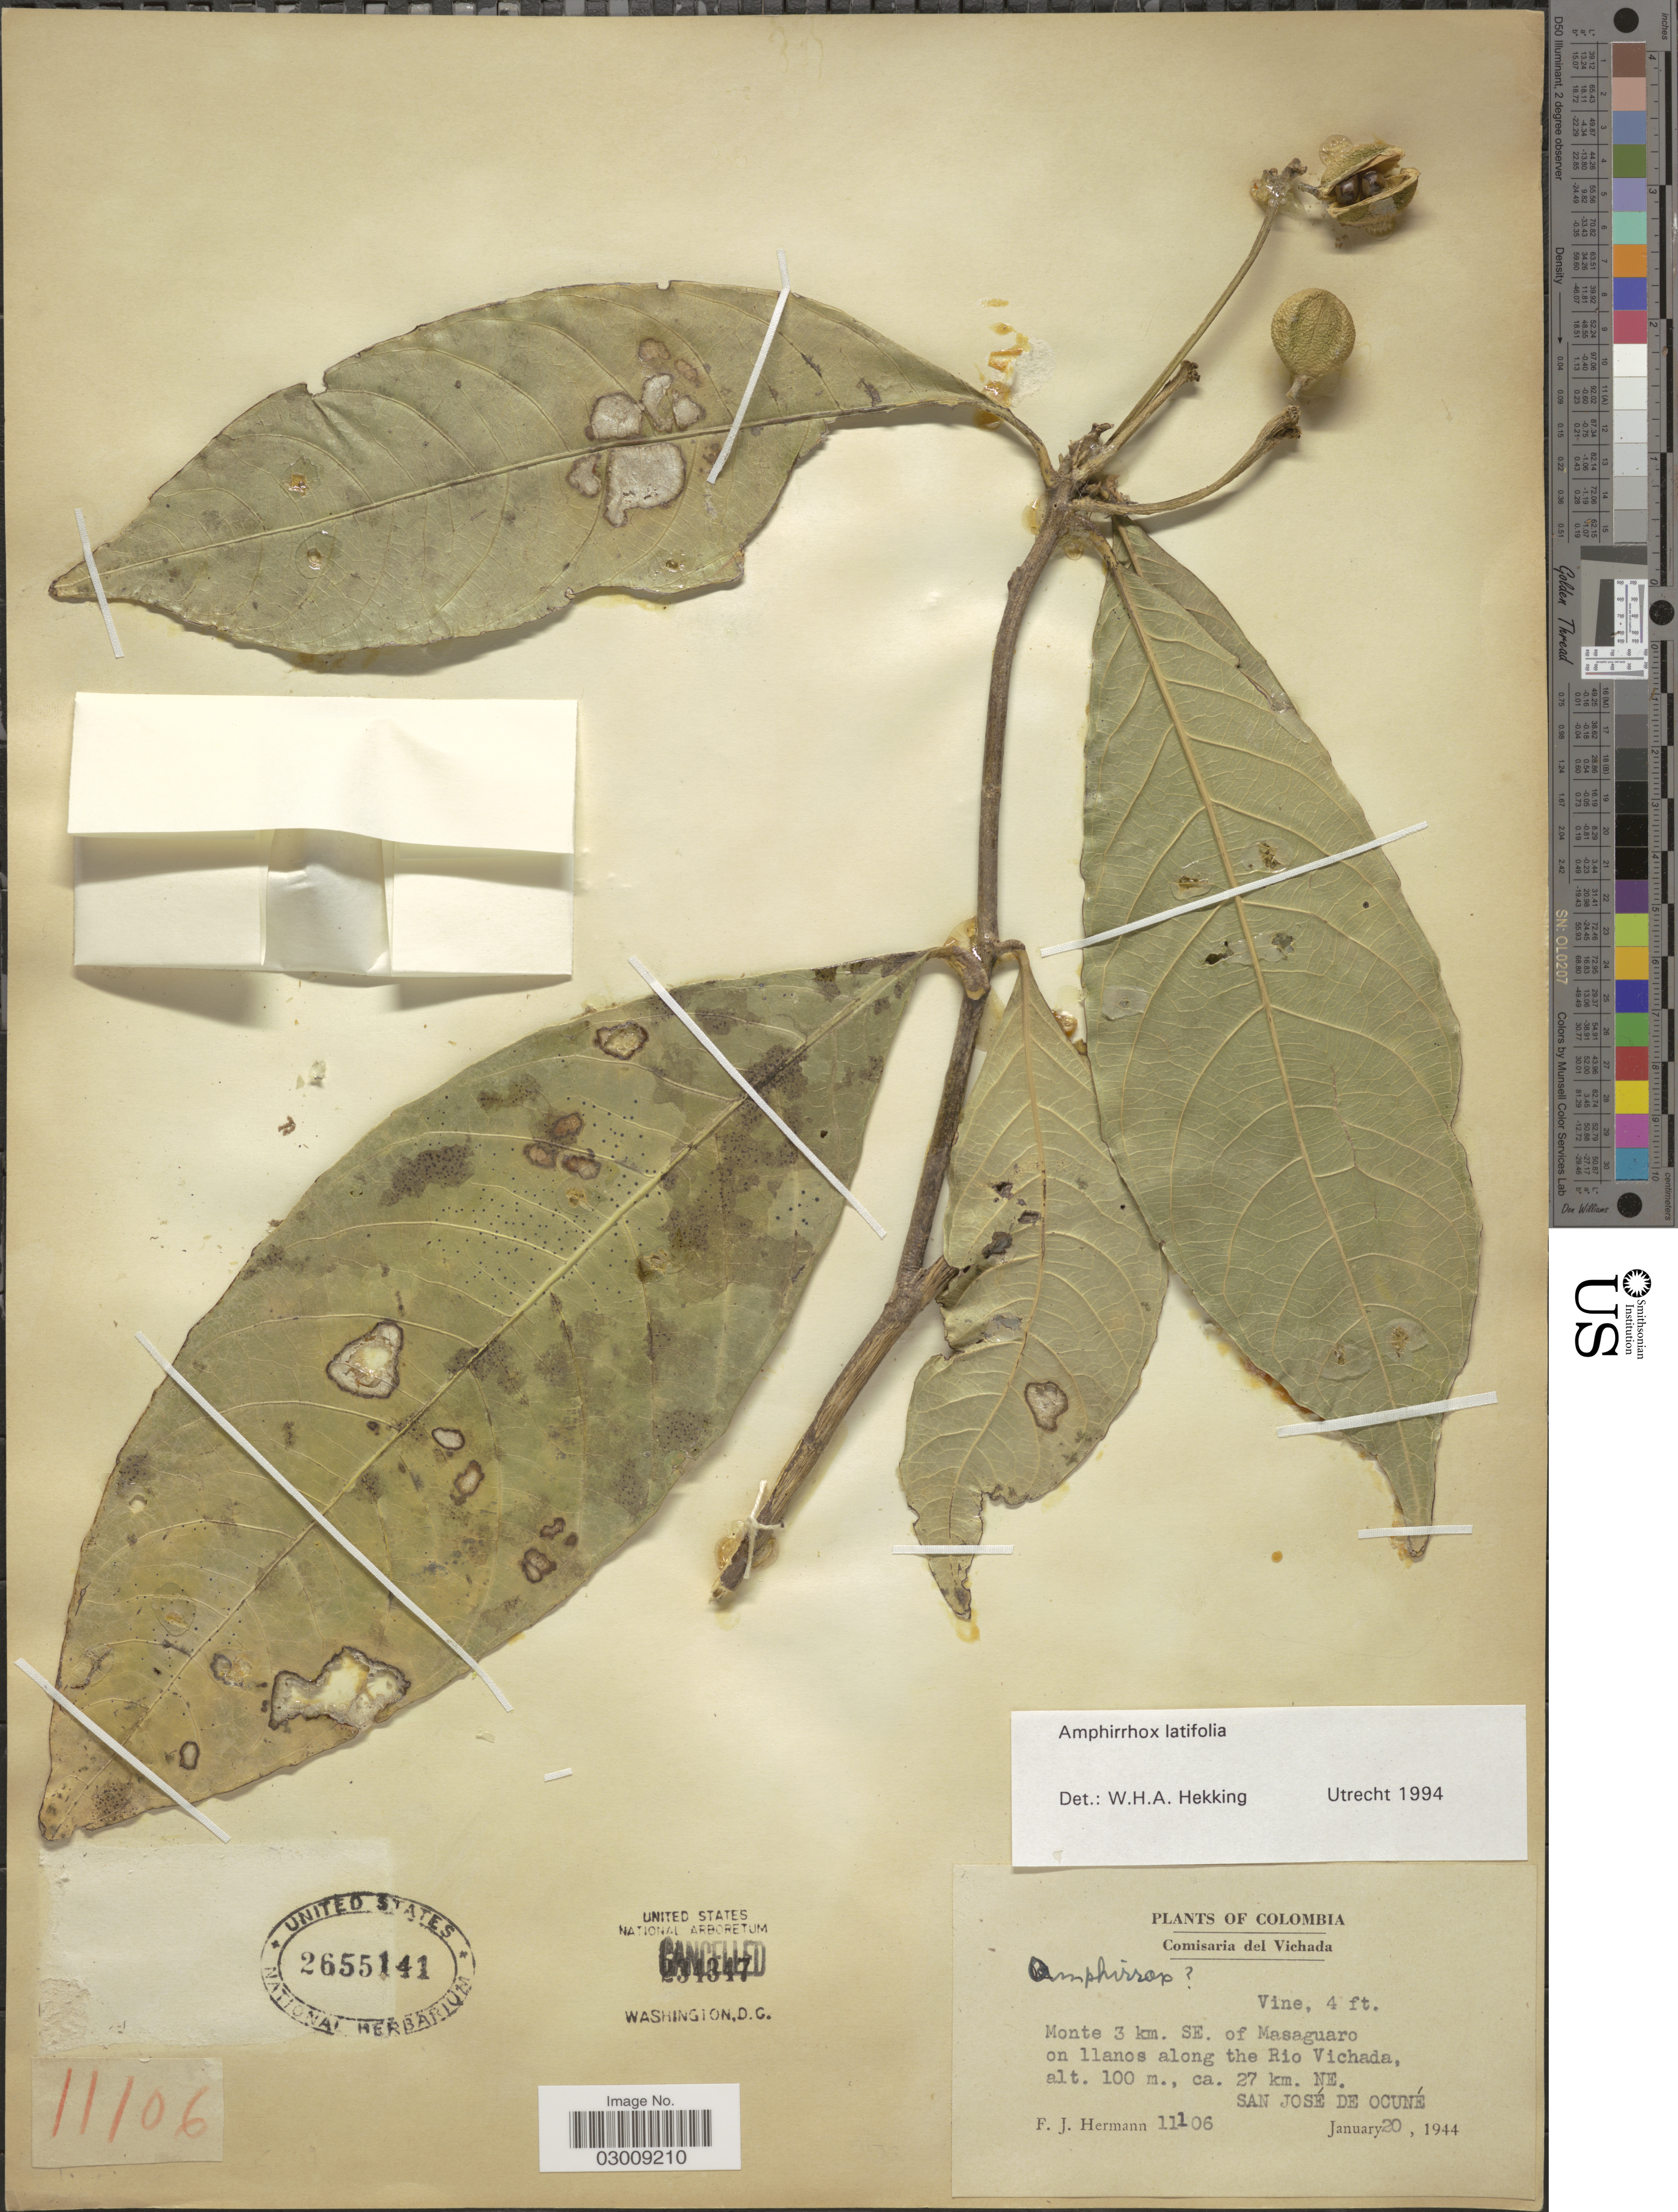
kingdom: Plantae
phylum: Tracheophyta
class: Magnoliopsida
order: Malpighiales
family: Violaceae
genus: Amphirrhox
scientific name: Amphirrhox longifolia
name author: (A. St.-Hil.) Spreng.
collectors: F. J. Hermann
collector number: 11106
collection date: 1944-01-20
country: Colombia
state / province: Vichada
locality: Comisaria del Vichada. Monte 3 km. SE. of Masaguaro on llanos along the Rio Vichada, ca. 27 km. NE. San José de Ocuné.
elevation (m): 100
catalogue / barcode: US 2655141